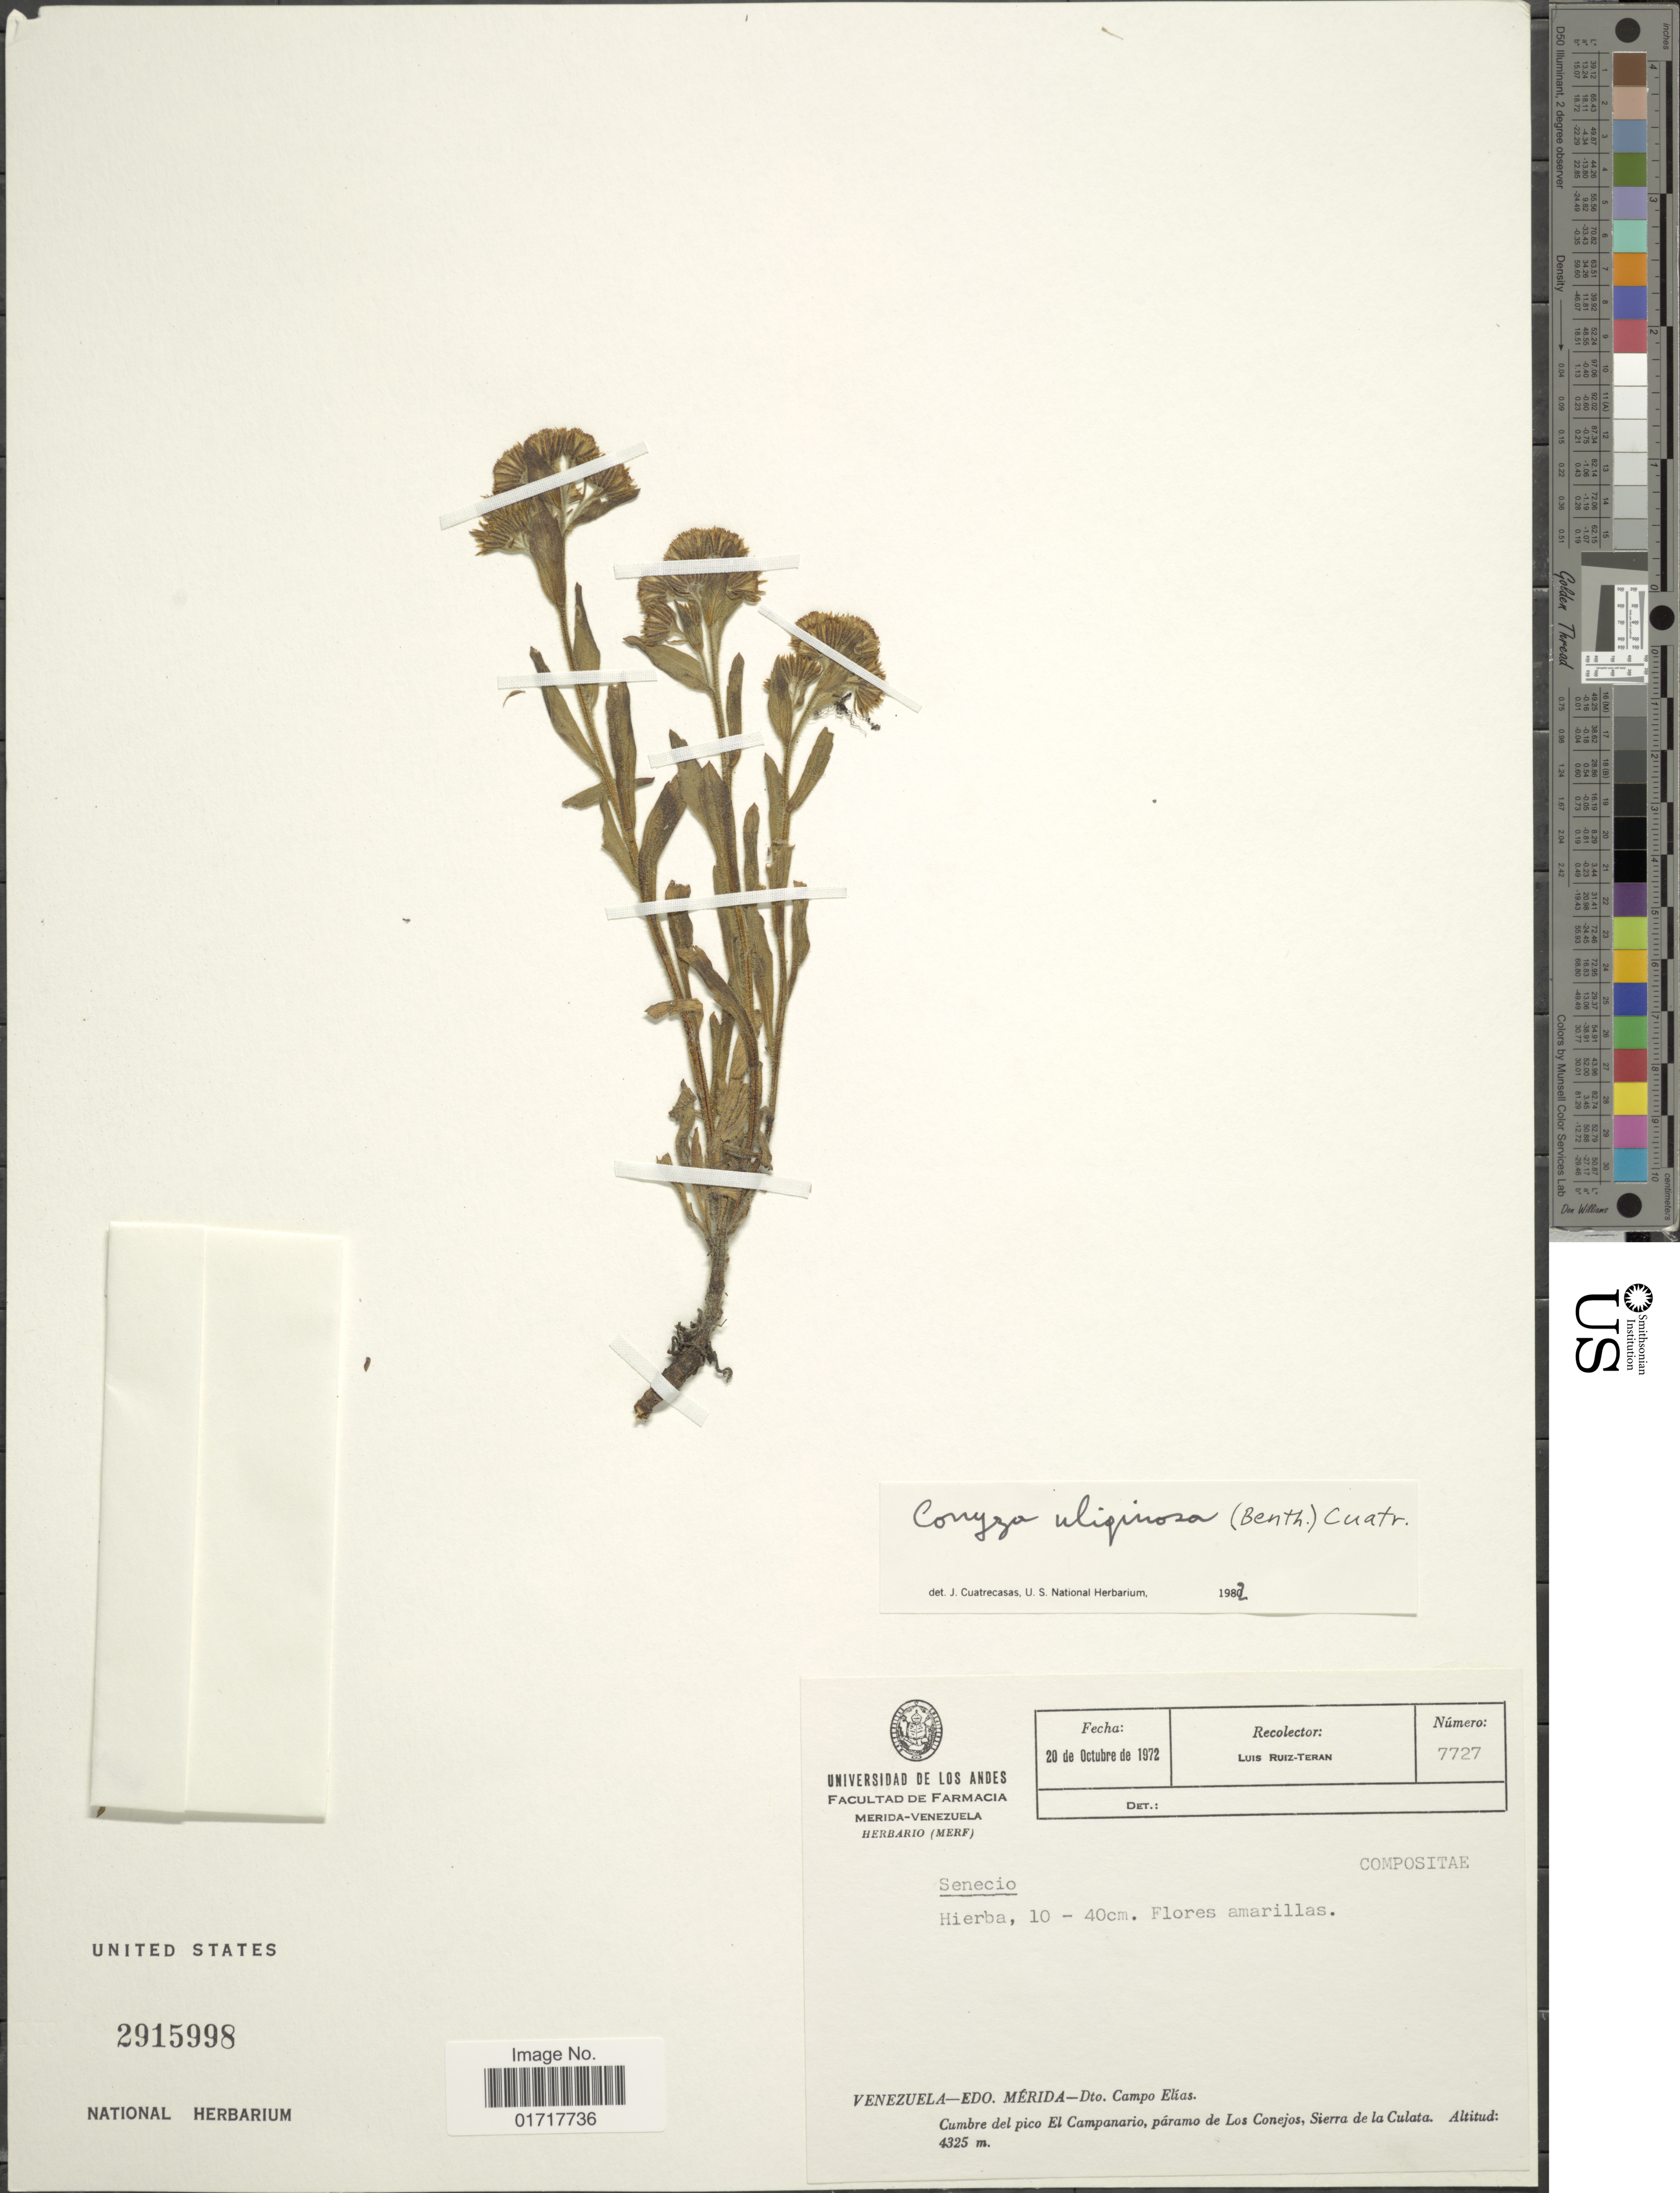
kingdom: Plantae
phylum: Tracheophyta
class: Magnoliopsida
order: Asterales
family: Asteraceae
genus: Conyza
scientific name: Conyza uliginosa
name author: (Benth.) Cuatrec.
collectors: L. E. Ruíz-Terán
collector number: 7727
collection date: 1972-10-20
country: Venezuela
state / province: Mérida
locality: Venezuela-Edo. Merida - Dto. Campo Elias. Cumbre del Pico El Campanario de Los Conejos, Sierra de la Culata.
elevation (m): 4325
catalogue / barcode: US 2915998